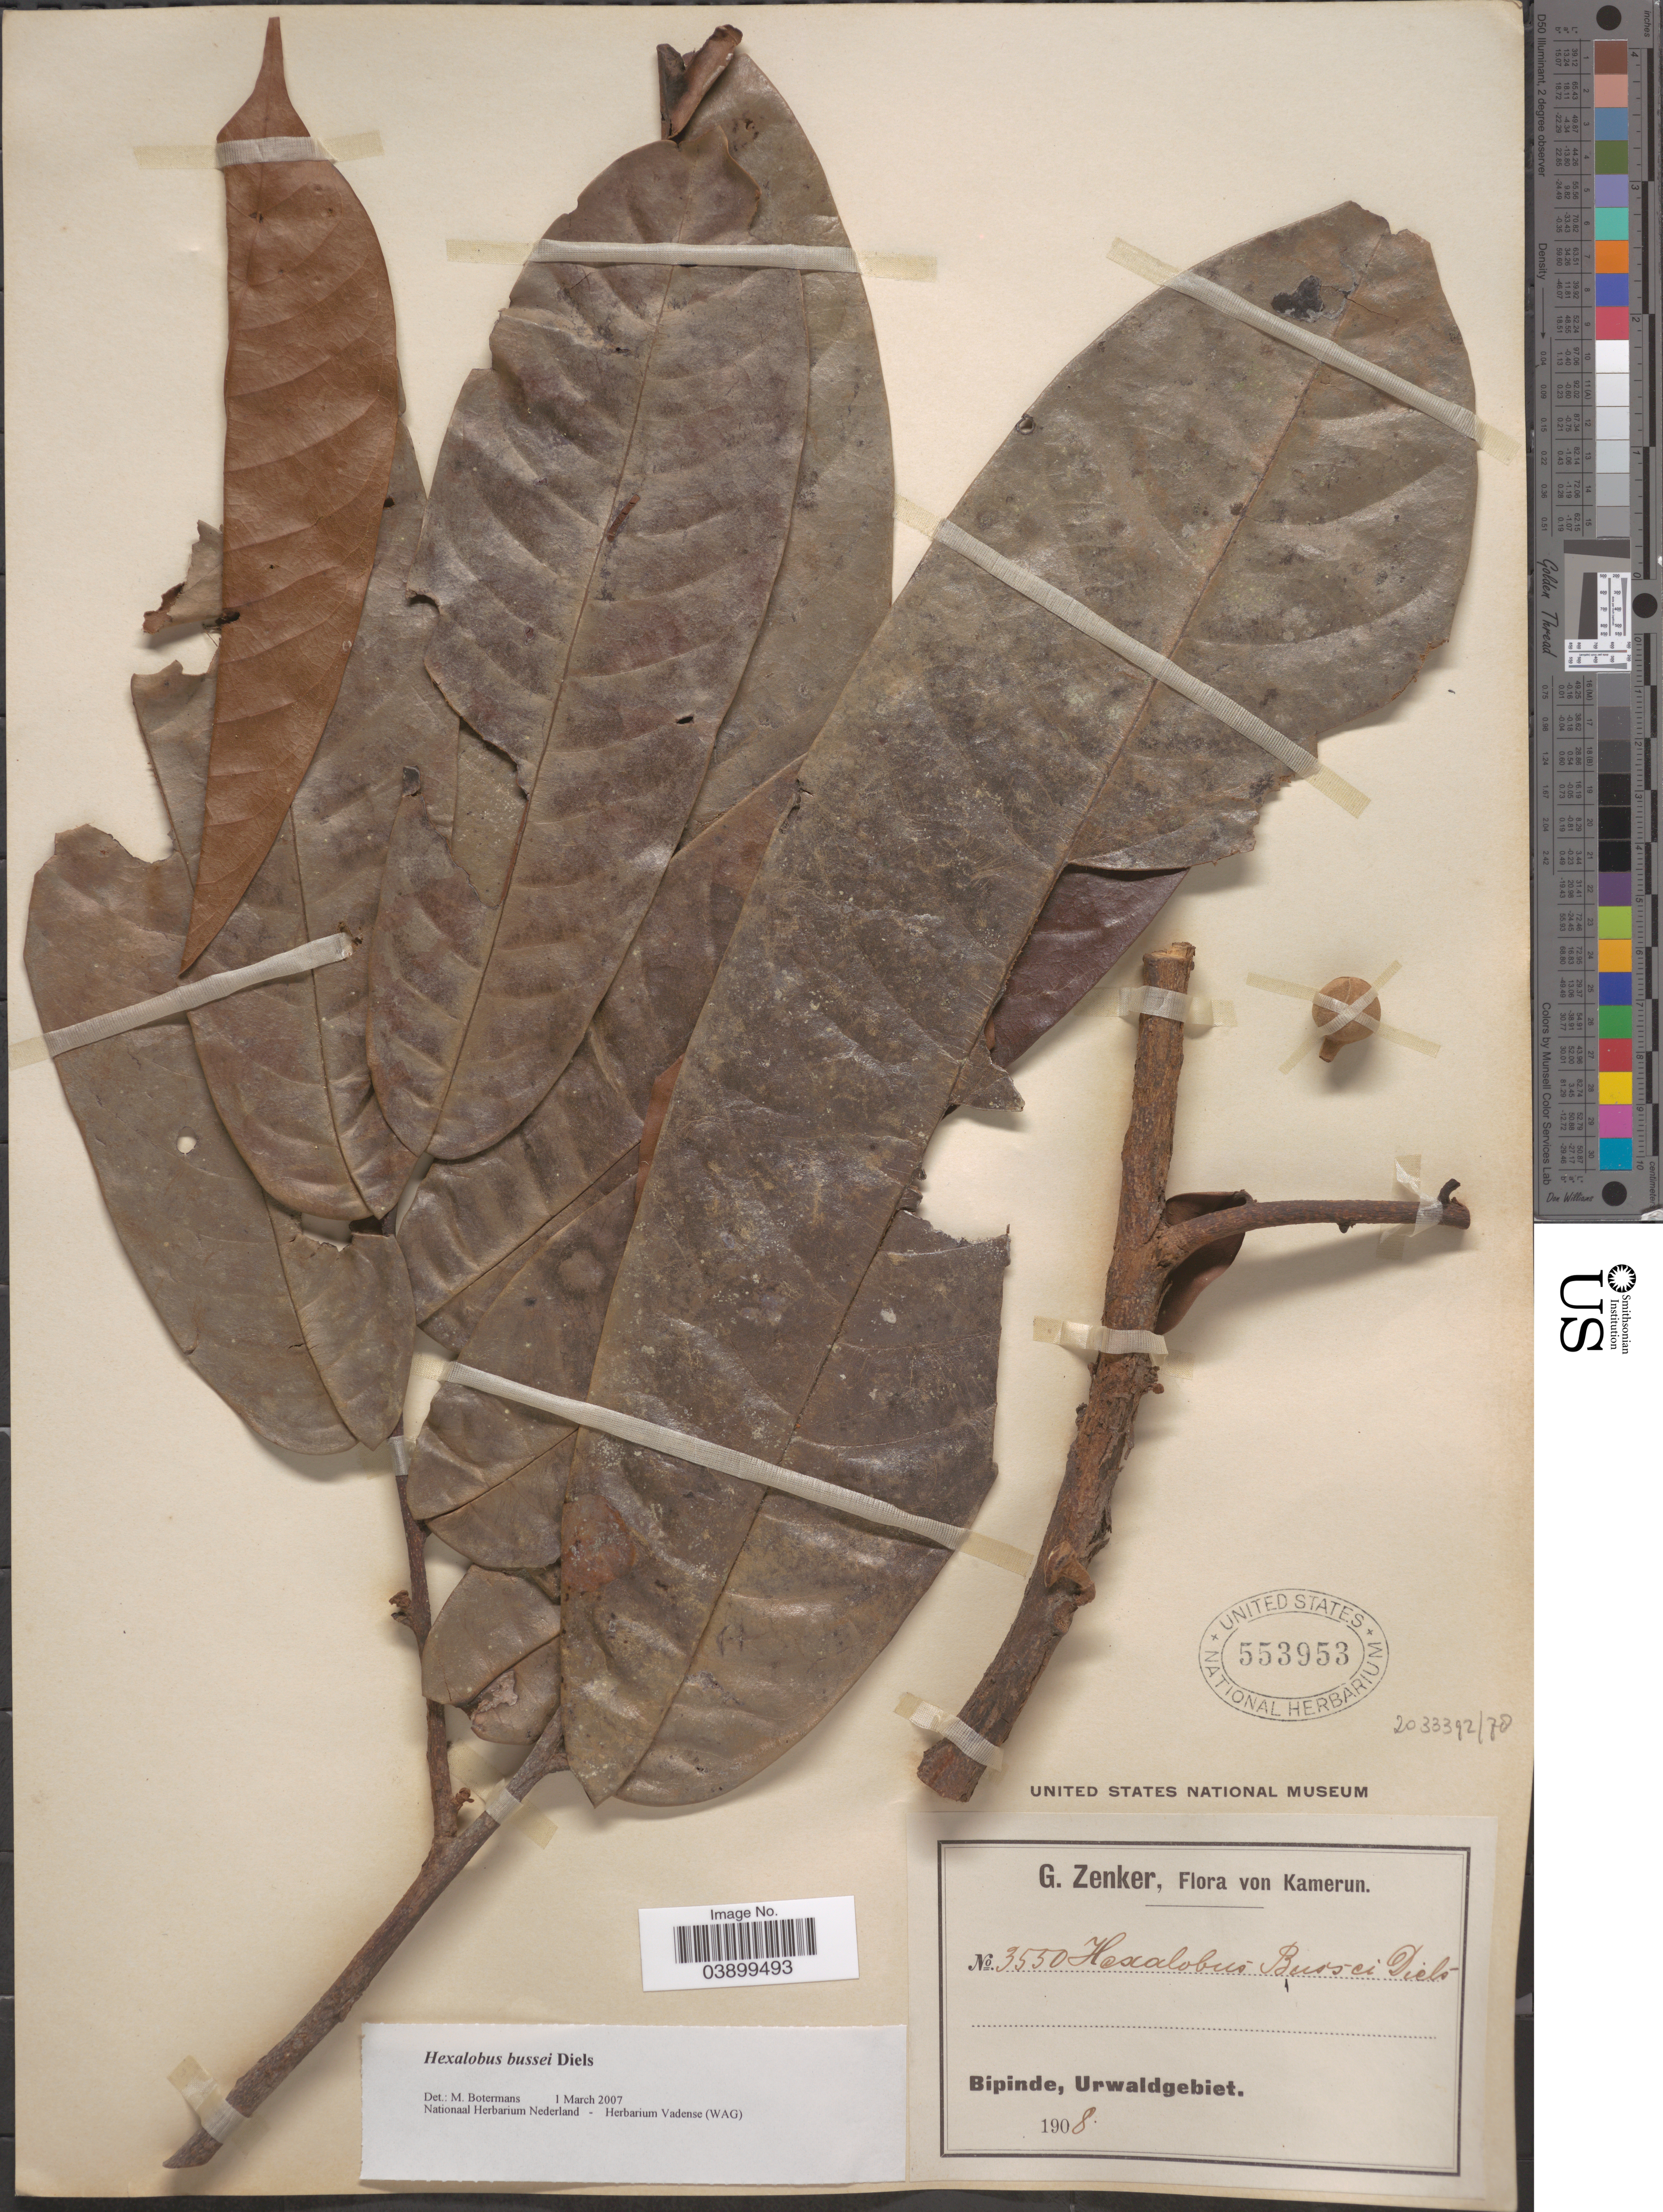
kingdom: Plantae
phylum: Tracheophyta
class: Magnoliopsida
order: Magnoliales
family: Annonaceae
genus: Hexalobus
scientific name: Hexalobus bussei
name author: Diels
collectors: G. A. Zenker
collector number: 3550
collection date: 1908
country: Cameroon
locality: Bipinde, Urwaldgebiet.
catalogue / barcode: US 553953